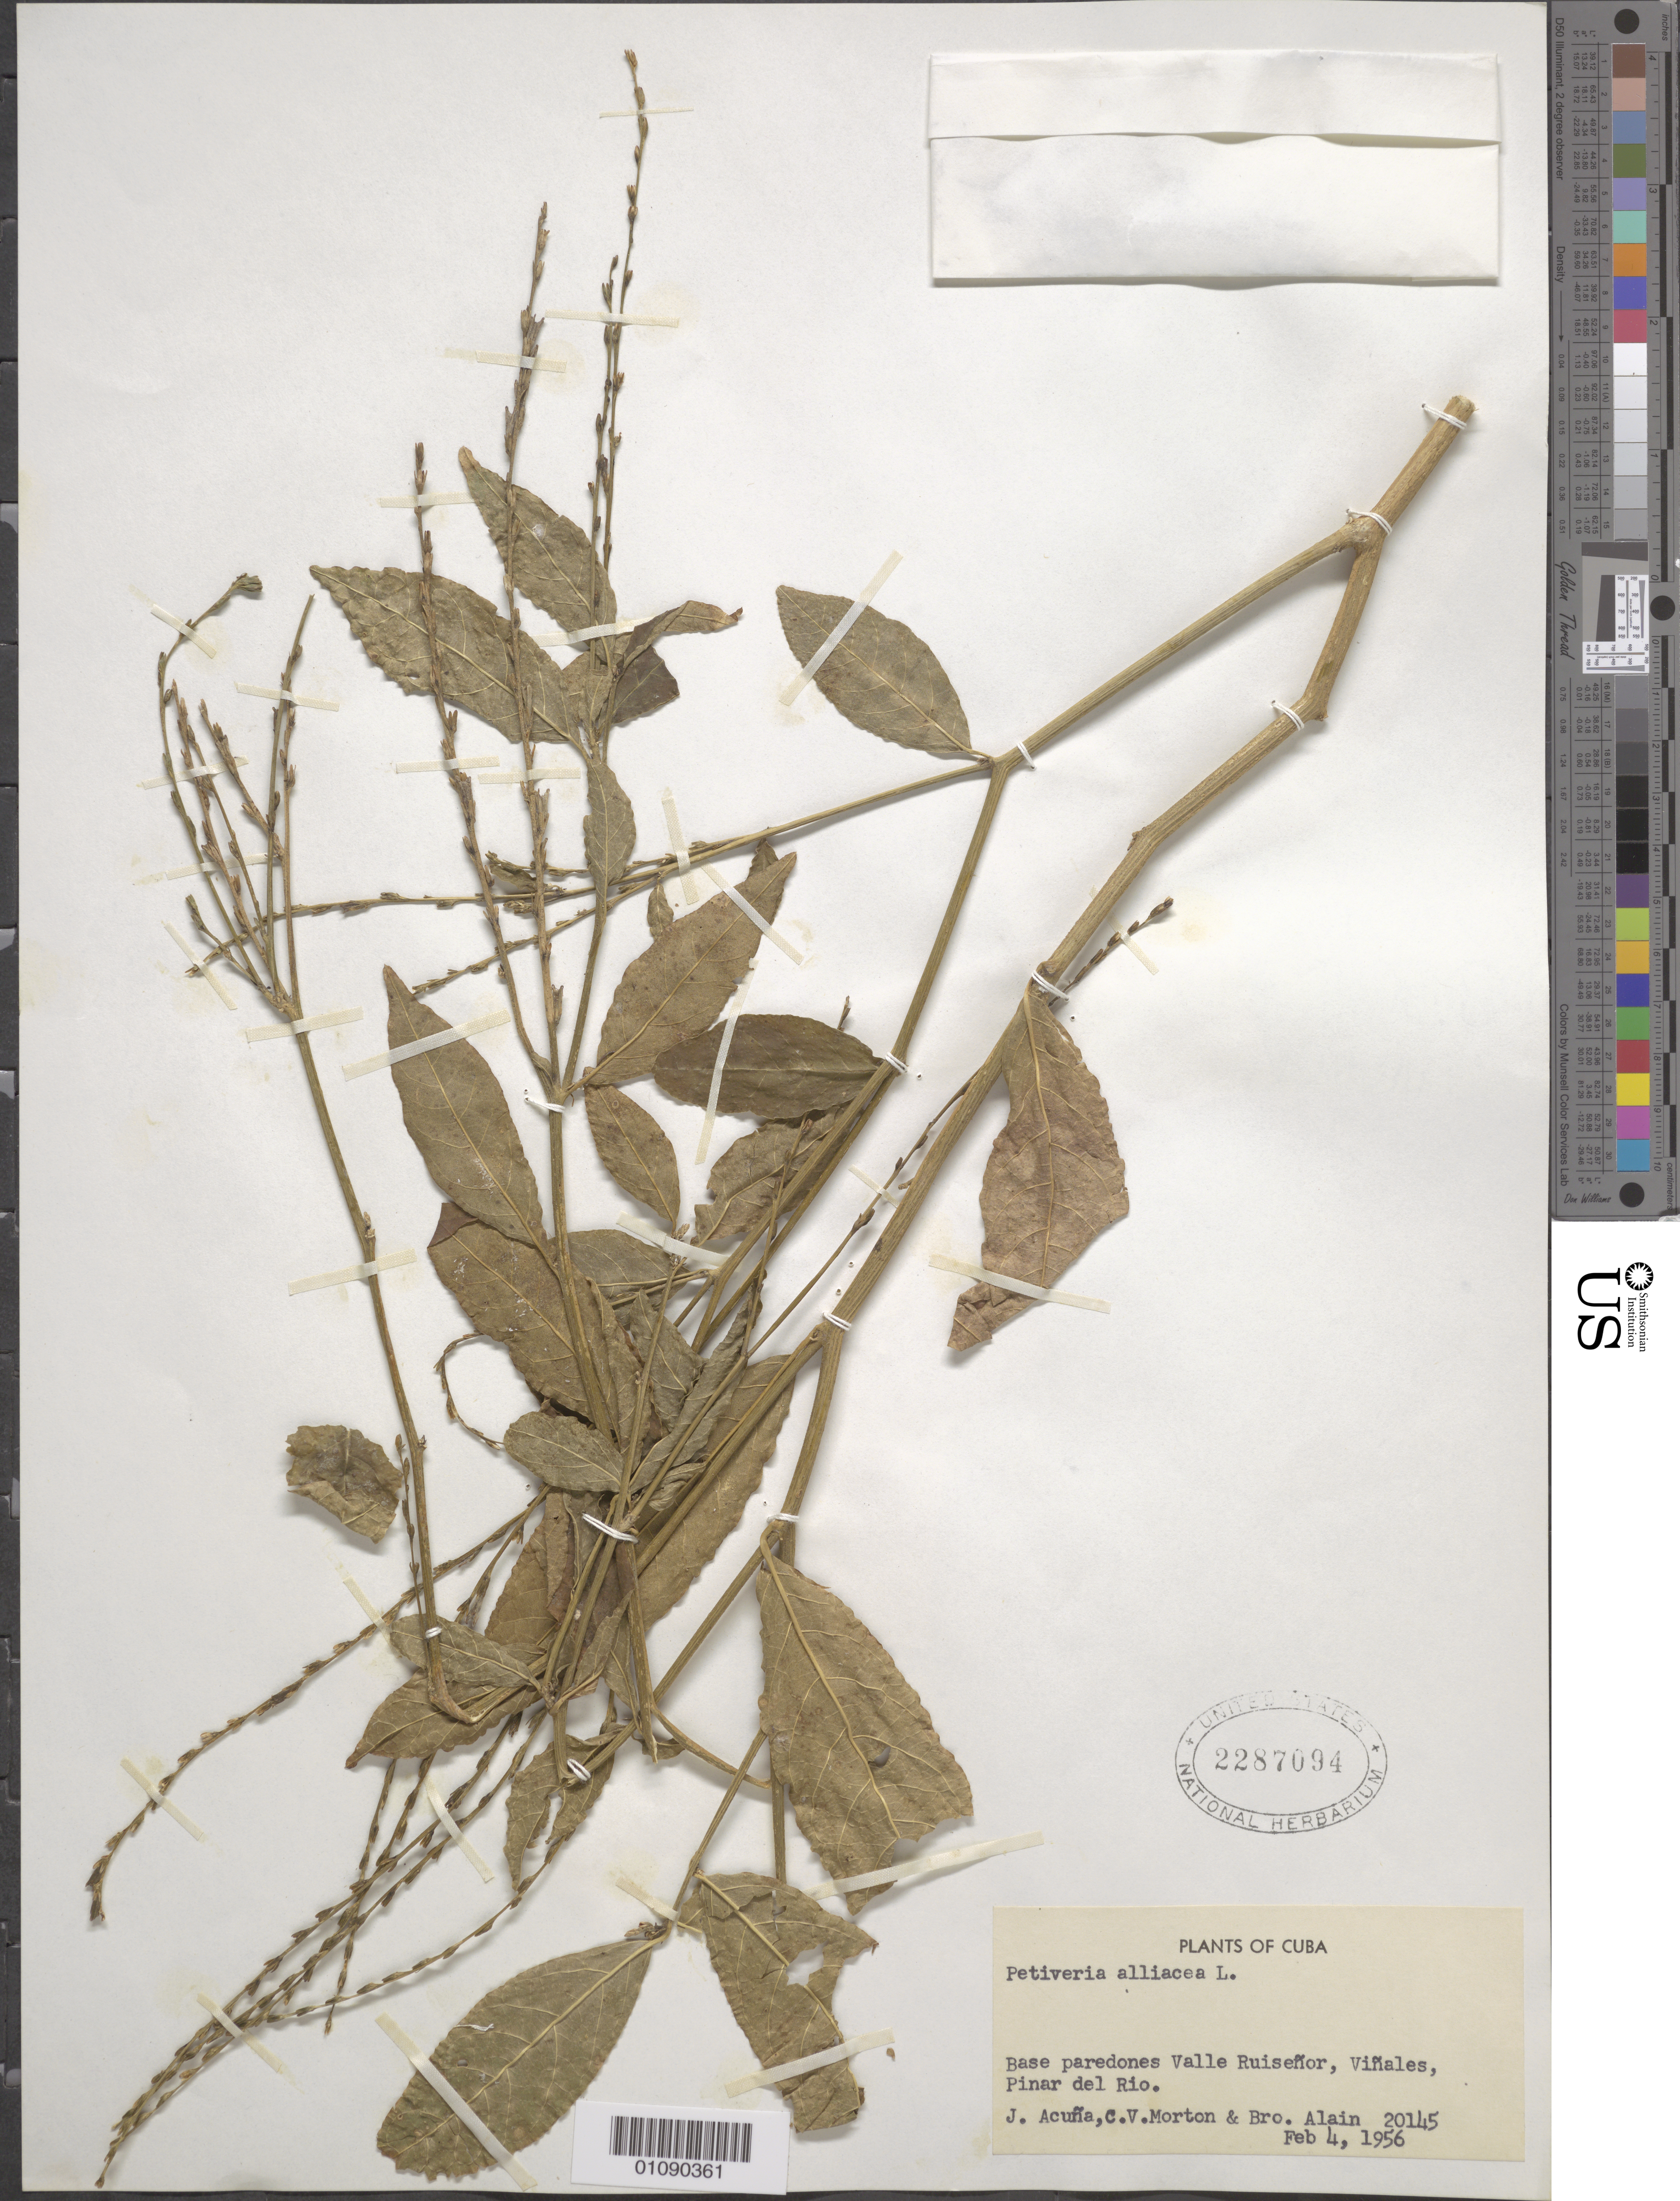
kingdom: Plantae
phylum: Tracheophyta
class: Magnoliopsida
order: Caryophyllales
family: Phytolaccaceae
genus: Petiveria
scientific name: Petiveria alliacea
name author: L.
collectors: J. Acuña, C. V. Morton & A. H. Liogier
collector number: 20145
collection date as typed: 04 Feb 1956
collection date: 1956-02-04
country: Cuba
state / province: Pinar del Rio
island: Cuba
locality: Pinar del Rio, Vinales, Base paredones Valle ruisenor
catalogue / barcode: US 2287094